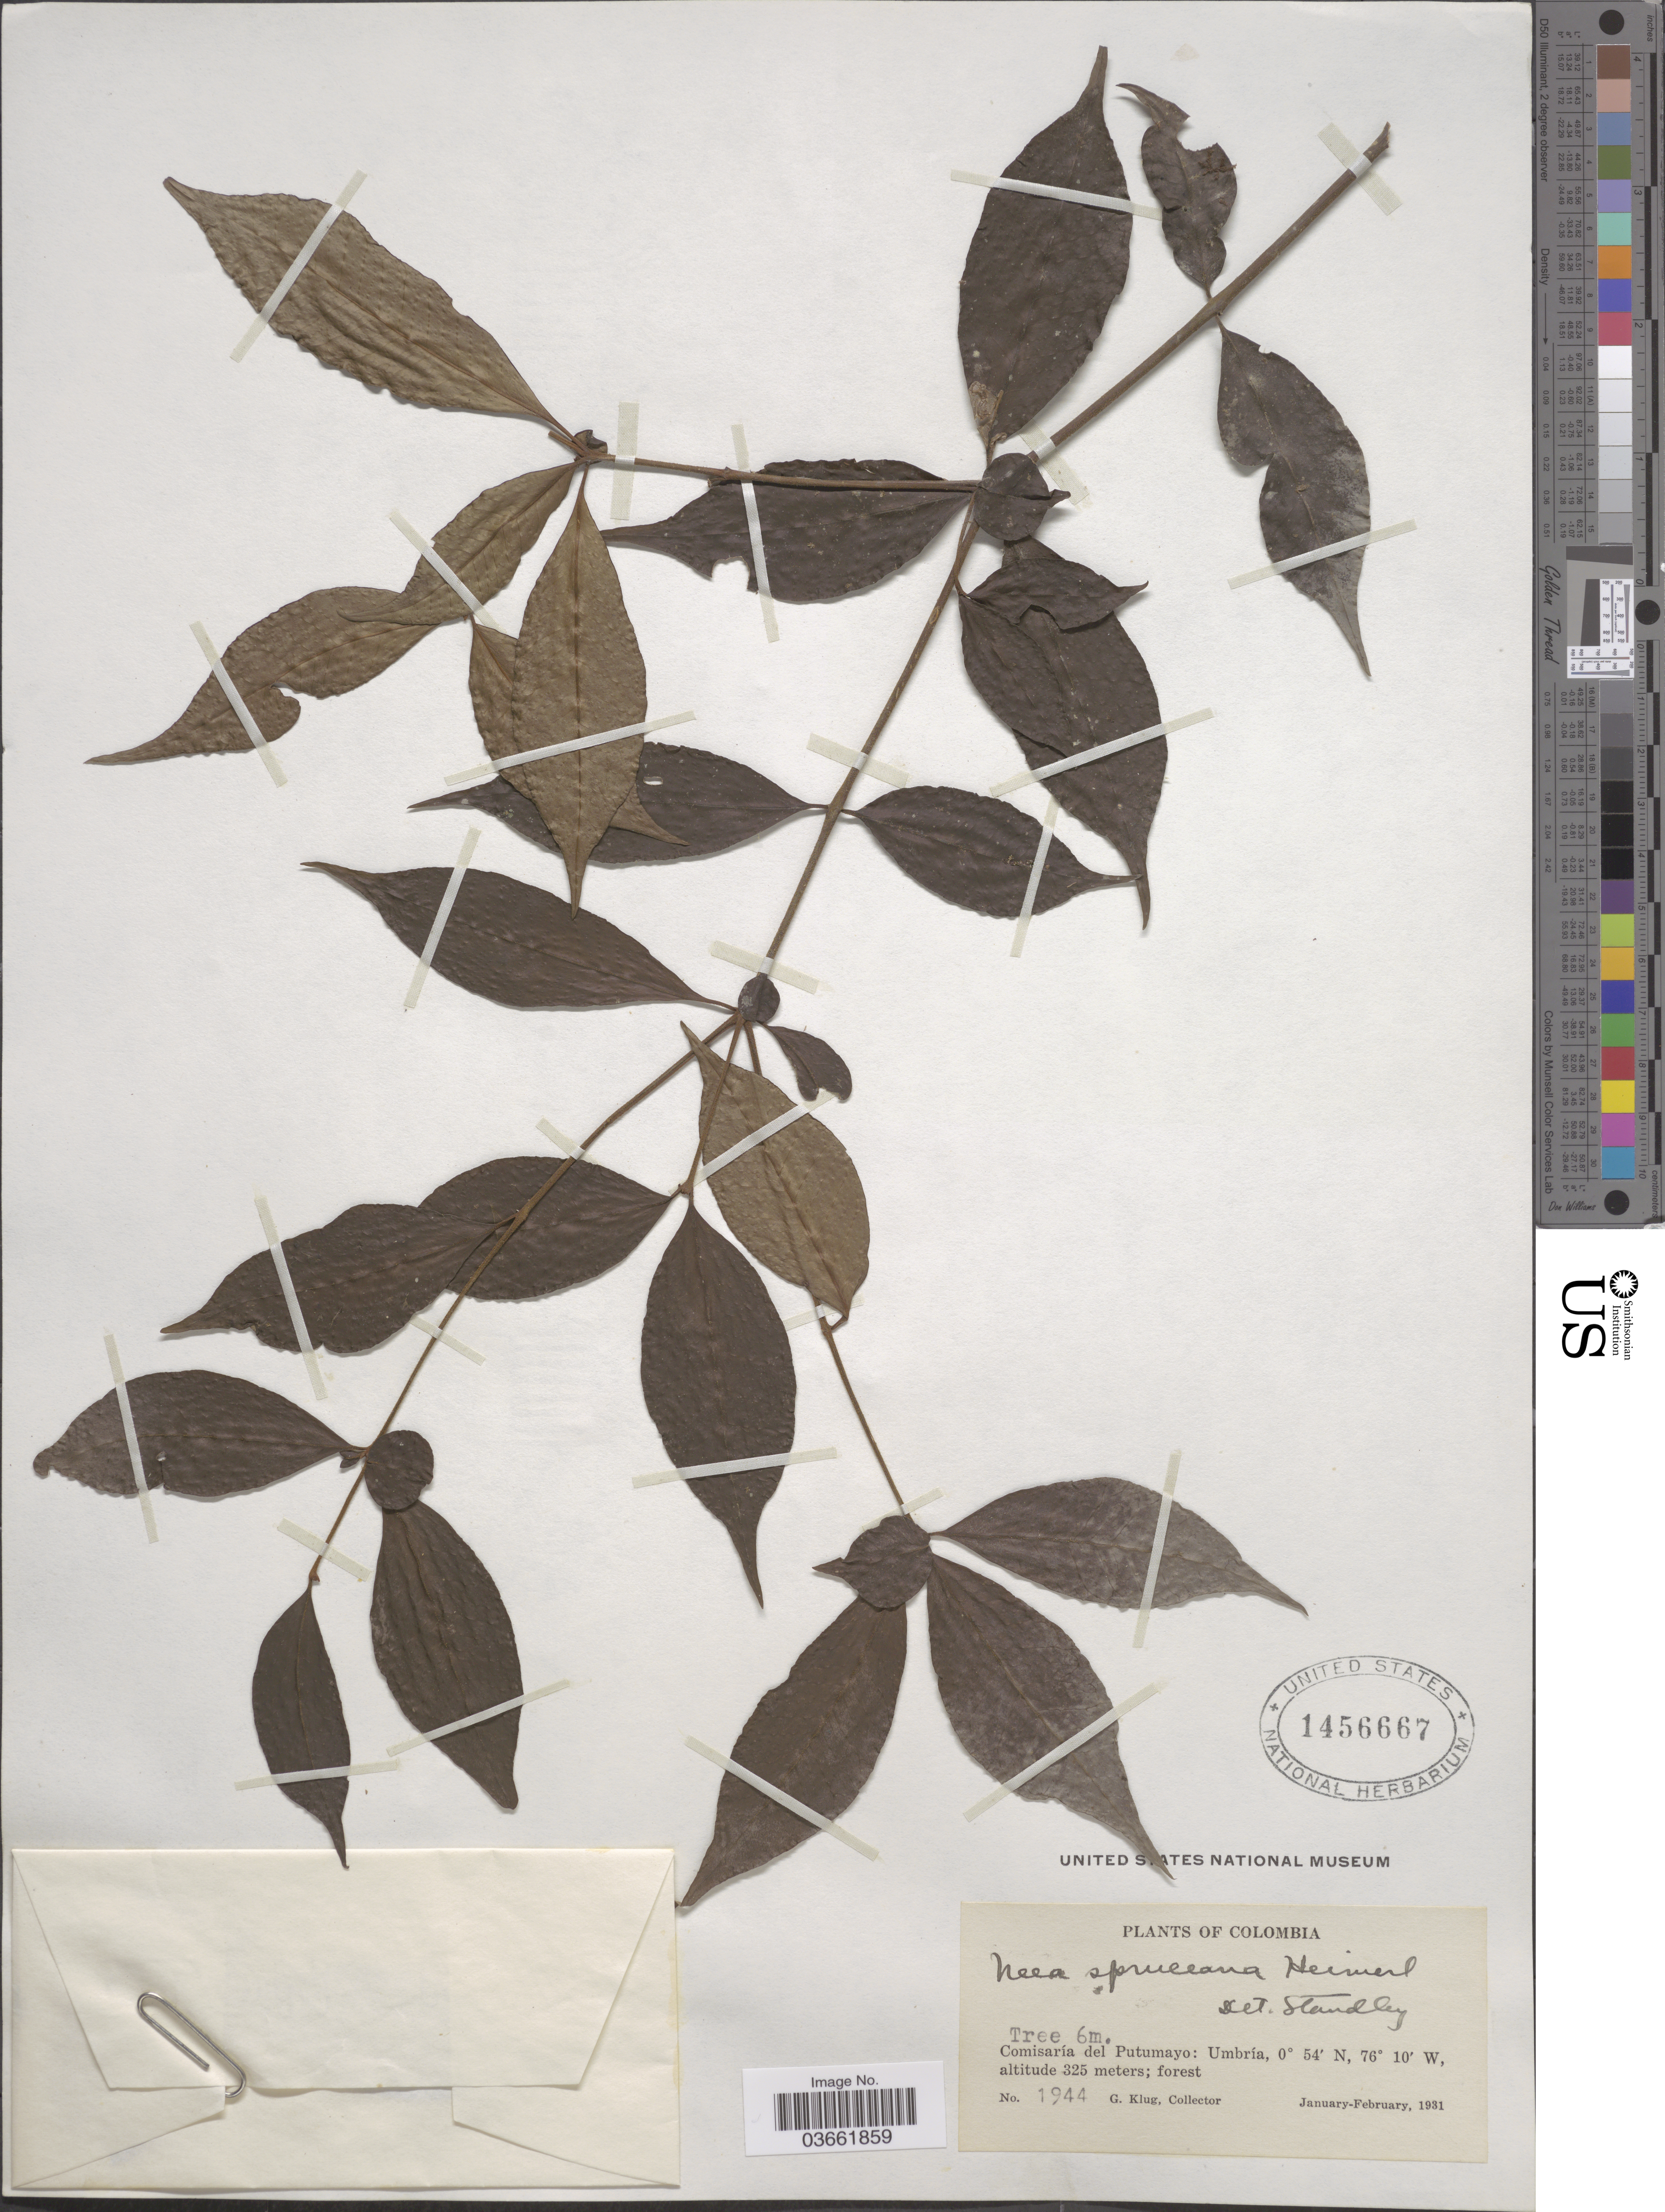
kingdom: Plantae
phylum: Tracheophyta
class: Magnoliopsida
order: Caryophyllales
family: Nyctaginaceae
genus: Neea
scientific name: Neea spruceana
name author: Heimerl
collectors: G. Klug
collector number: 1944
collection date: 1931-01/1931-02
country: Colombia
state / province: Putumayo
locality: Comisaría del Putumayo: Umbría.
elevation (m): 325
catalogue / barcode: US 1456667